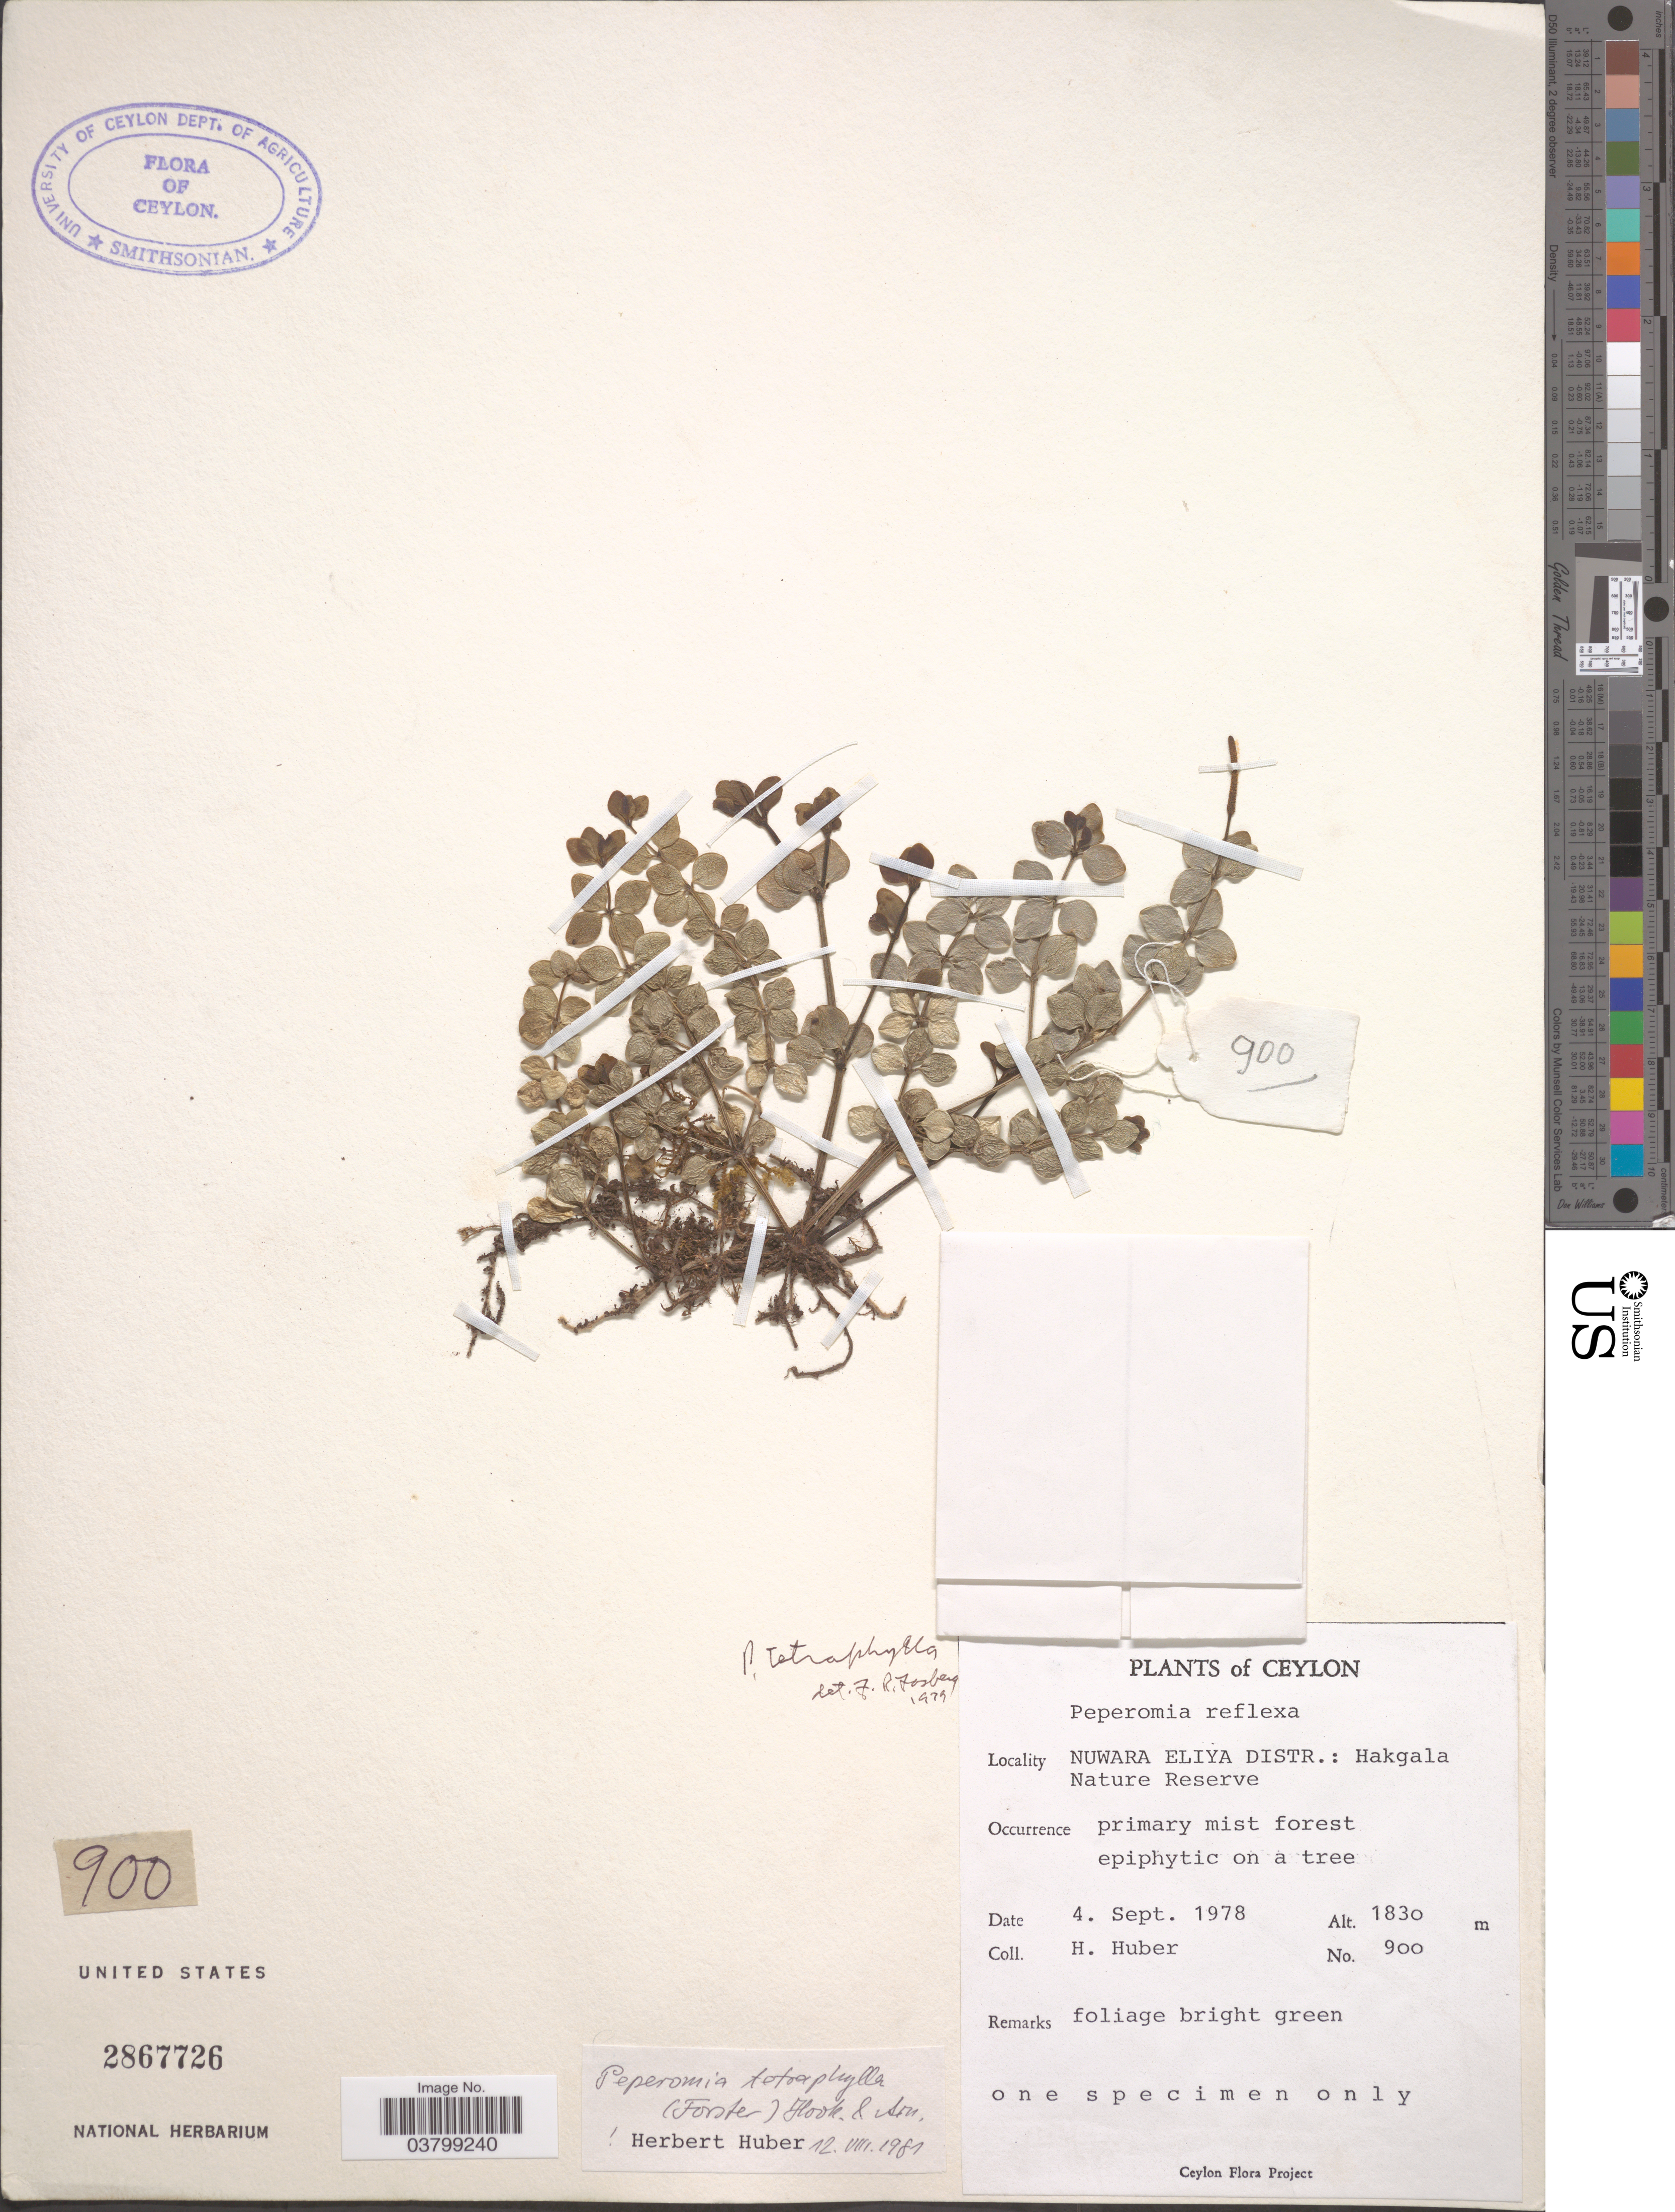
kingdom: Plantae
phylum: Tracheophyta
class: Magnoliopsida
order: Piperales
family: Piperaceae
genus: Peperomia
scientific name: Peperomia tetraphylla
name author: (G. Forst.) Hook. & Arn.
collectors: H. Huber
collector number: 900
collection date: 1978-09-04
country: Sri Lanka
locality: Ceylon. Nuwara Eliya Distr.: Hakgala Nature Reserve.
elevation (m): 1830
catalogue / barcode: US 2867726